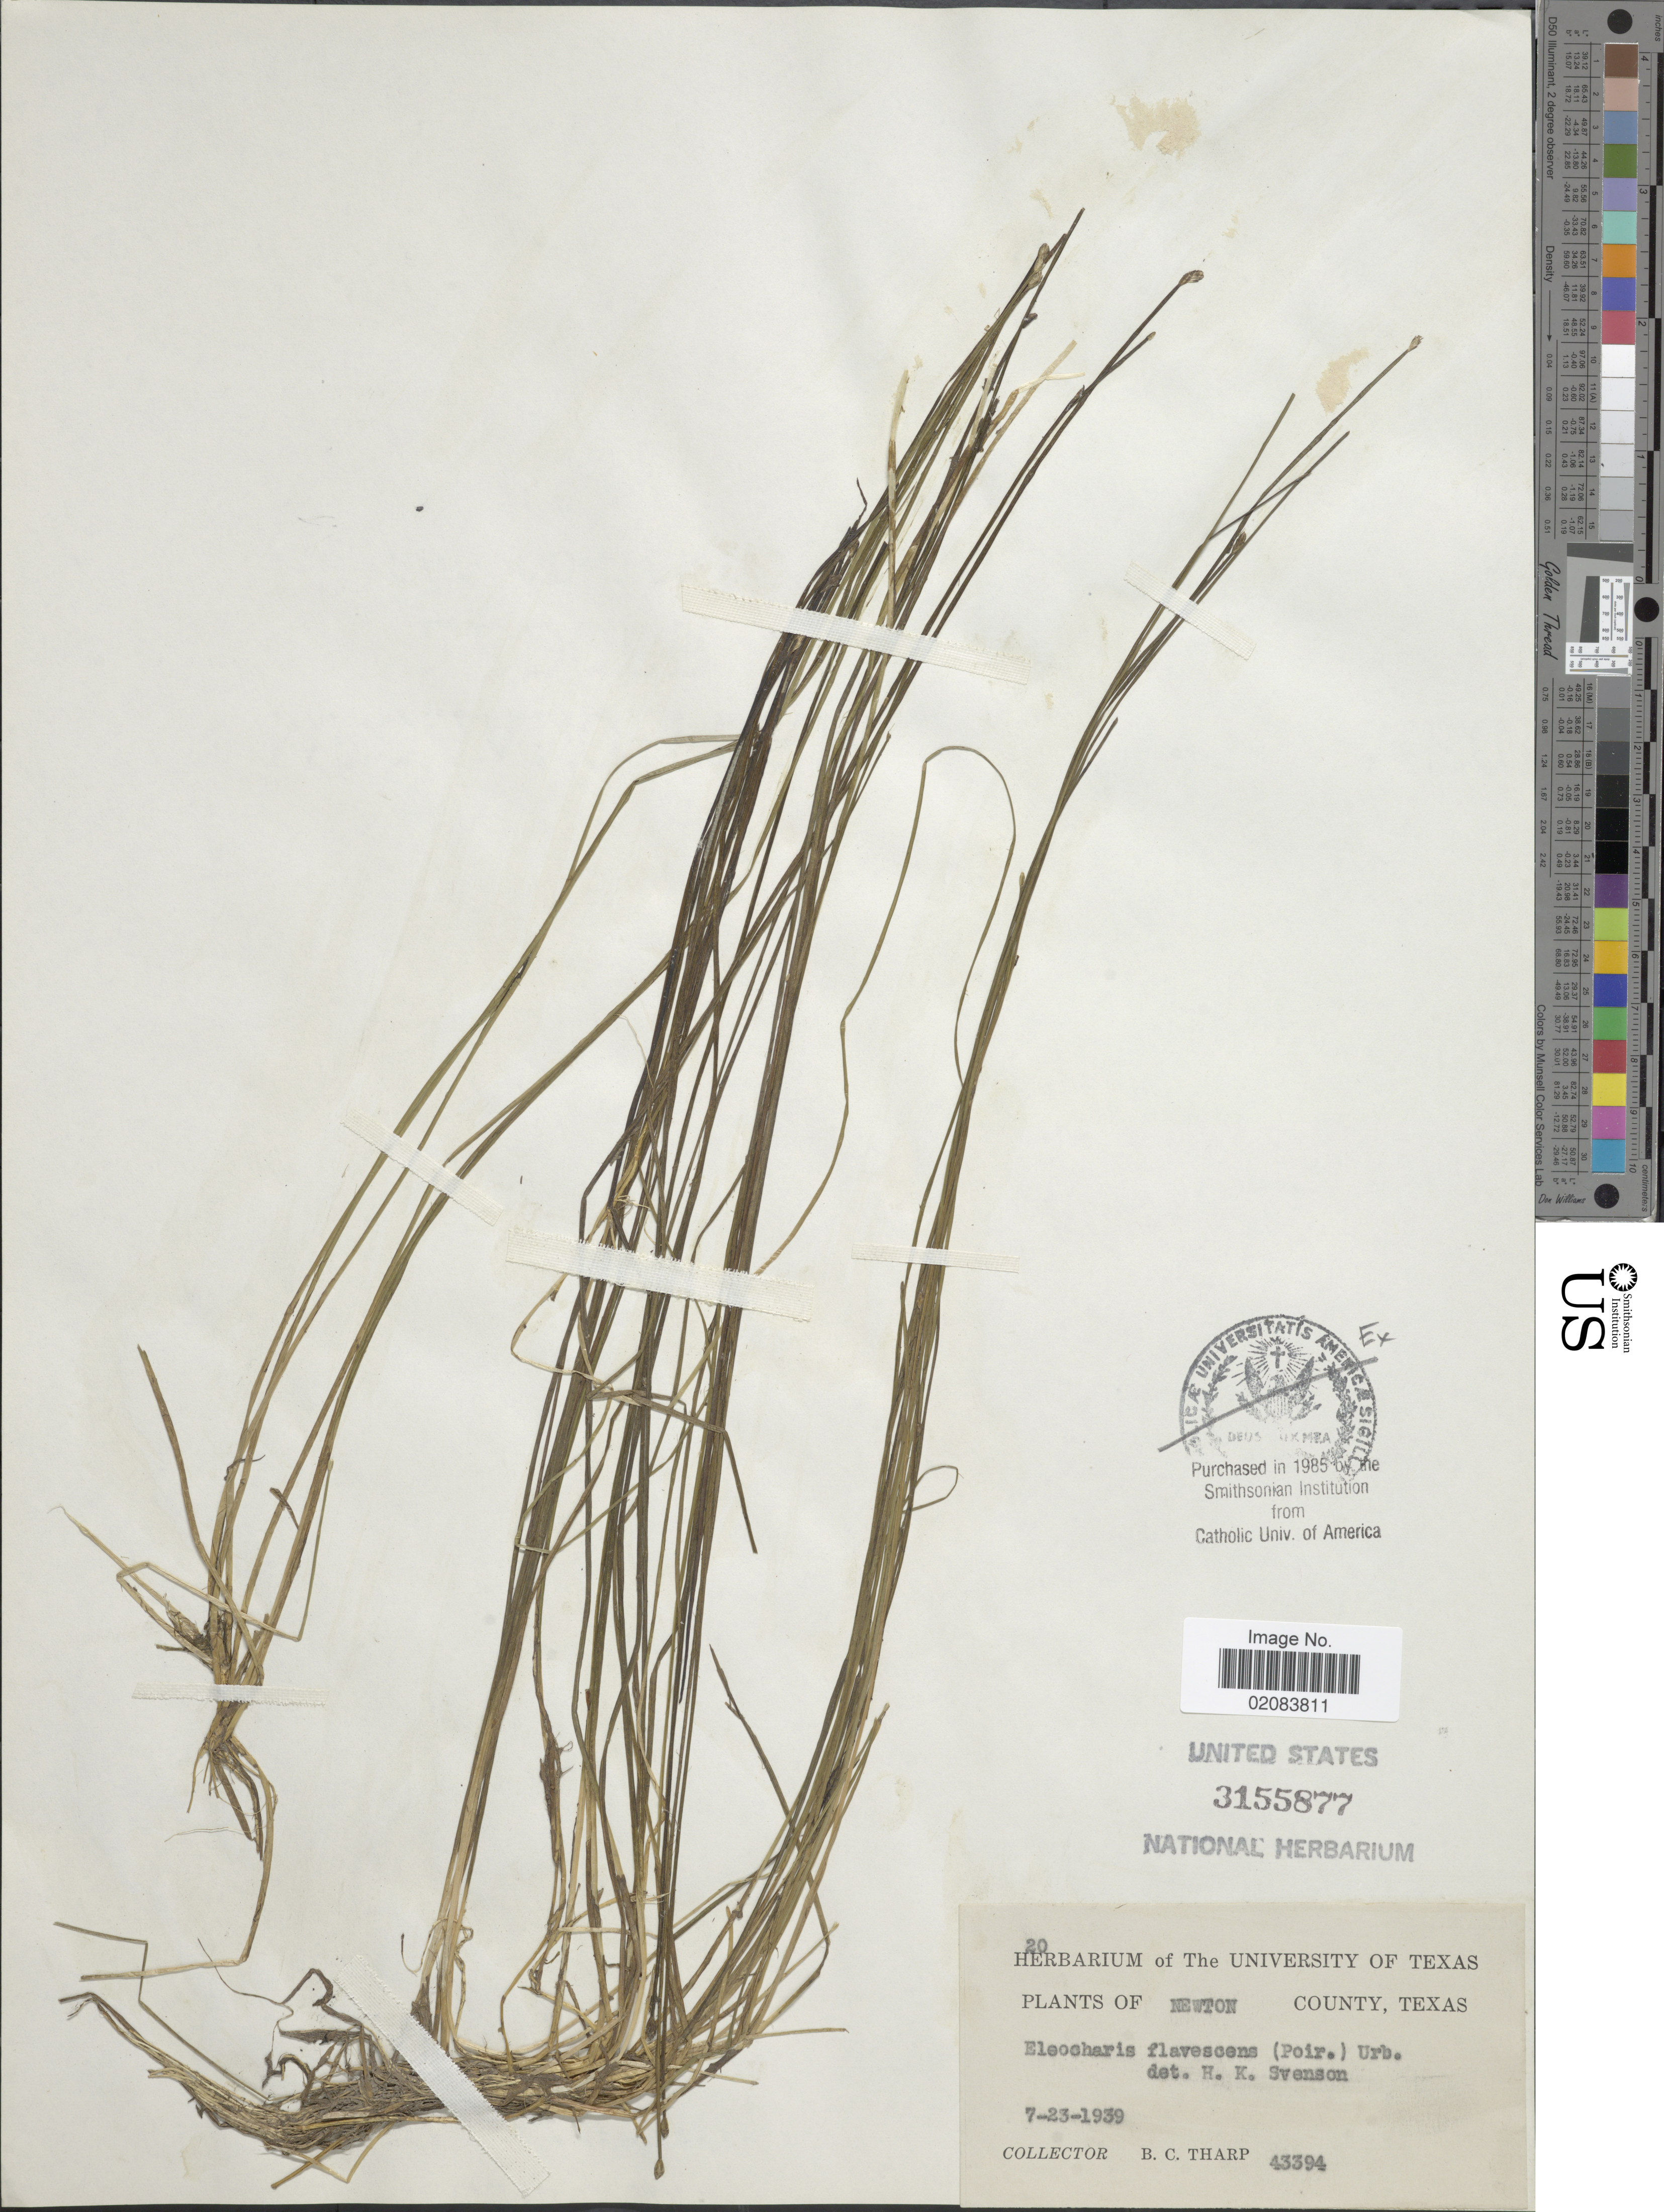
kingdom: Plantae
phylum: Tracheophyta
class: Liliopsida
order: Poales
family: Cyperaceae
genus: Eleocharis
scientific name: Eleocharis olivacea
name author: Torr.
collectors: B. C. Tharp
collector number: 43394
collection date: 1939-07-23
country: United States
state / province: Texas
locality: Newton County.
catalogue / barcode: US 3155877